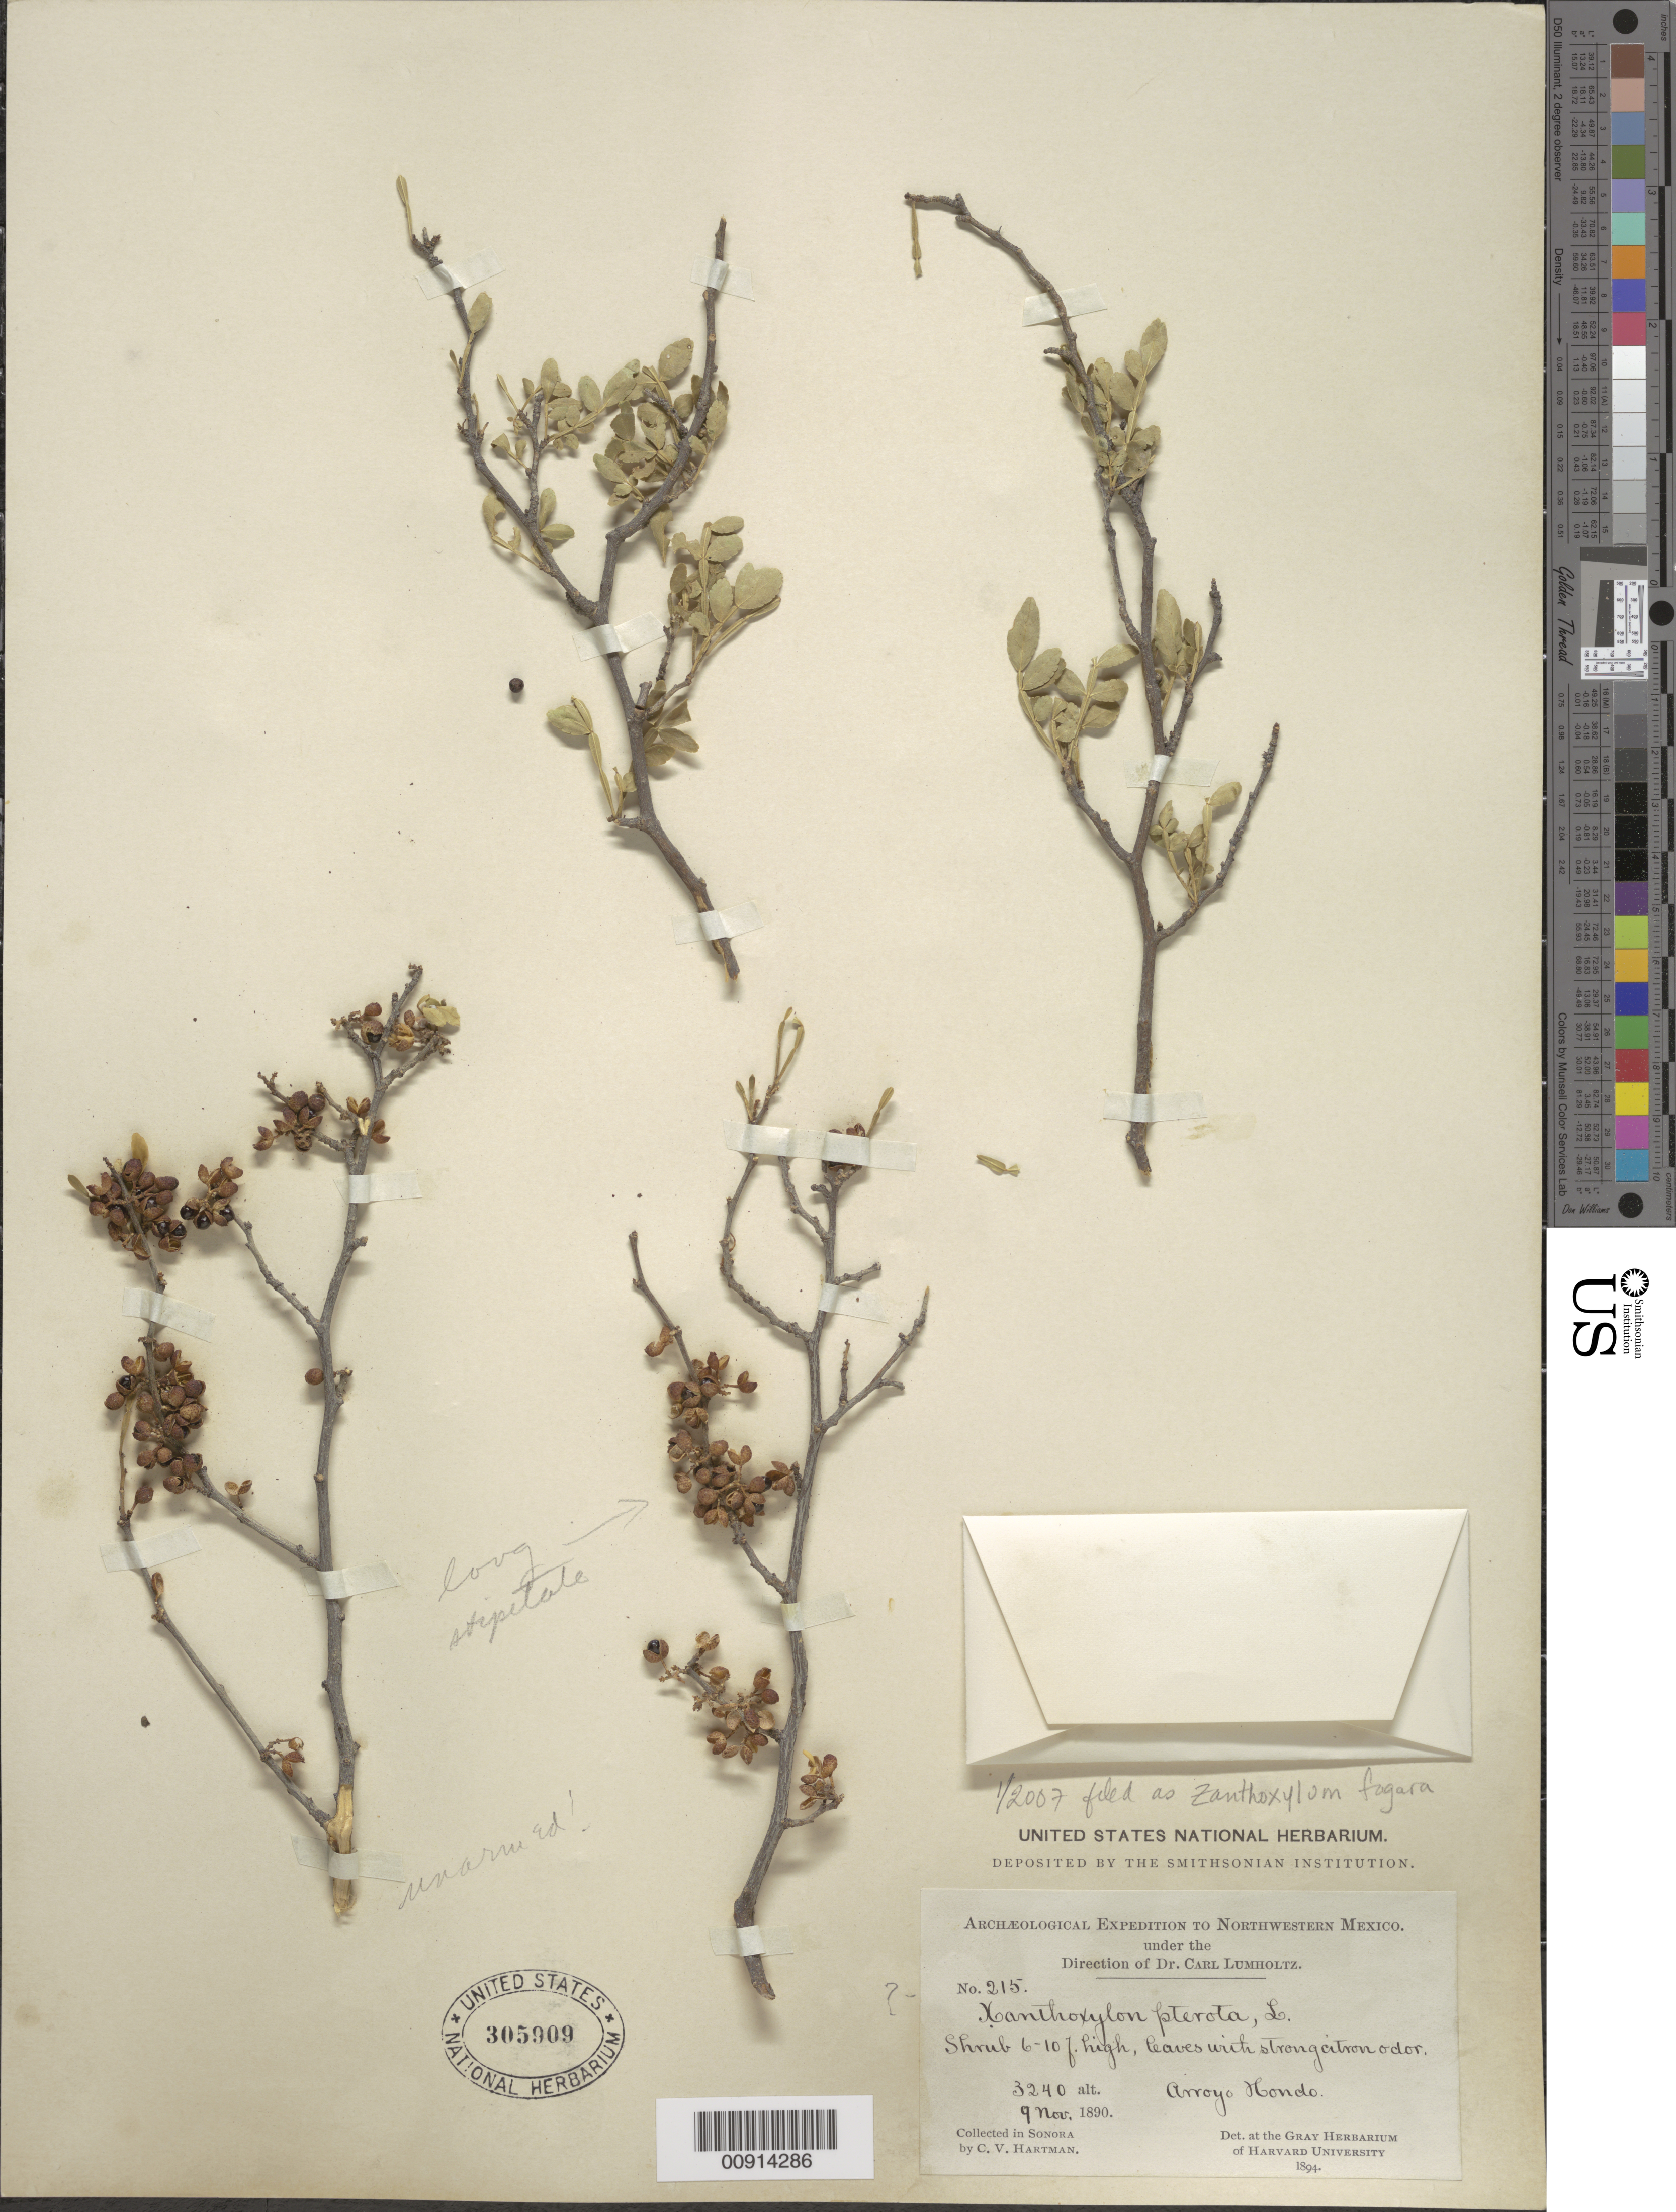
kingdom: Plantae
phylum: Tracheophyta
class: Magnoliopsida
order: Sapindales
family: Rutaceae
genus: Zanthoxylum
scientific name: Zanthoxylum fagara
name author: (L.) Sarg.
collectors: C. V. Hartman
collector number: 215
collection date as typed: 09 Nov 1890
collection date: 1890-11-09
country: Mexico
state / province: Sonora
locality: Arroyo Hondo, Sonora.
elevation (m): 988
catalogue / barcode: US 305909